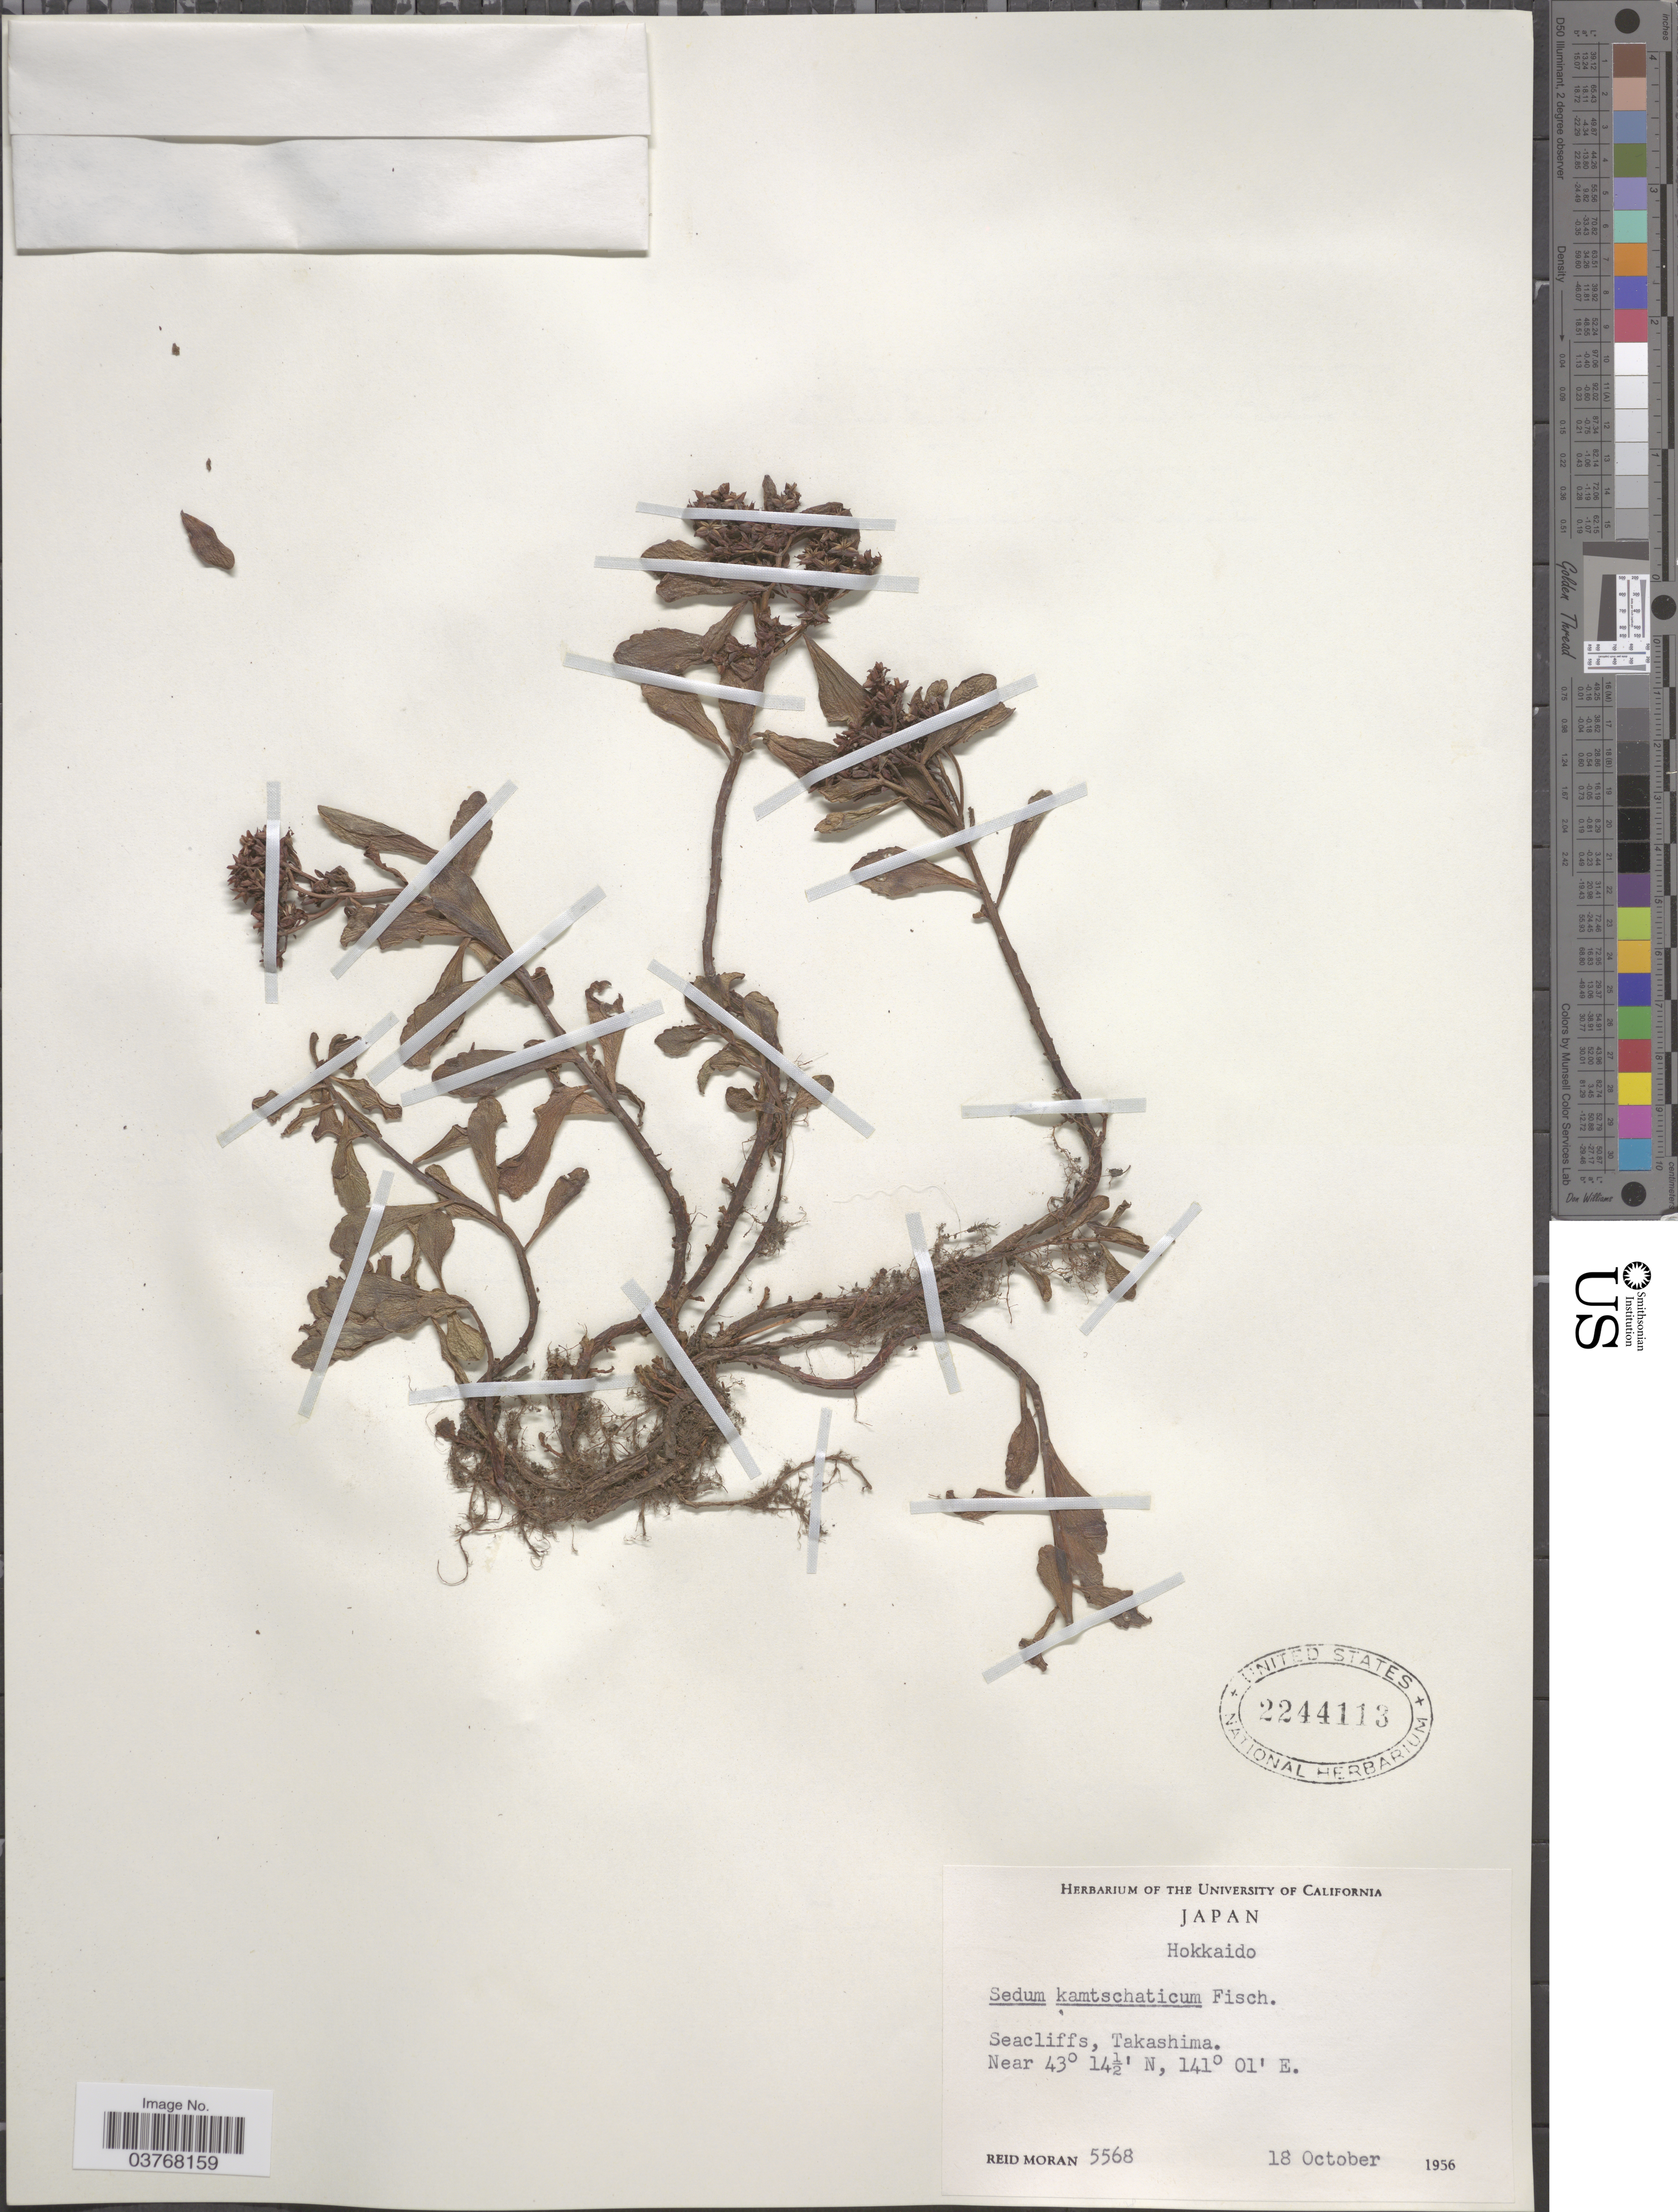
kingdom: Plantae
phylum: Tracheophyta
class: Magnoliopsida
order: Saxifragales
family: Crassulaceae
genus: Sedum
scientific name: Sedum kamtschaticum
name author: Fisch. & C.A. Mey.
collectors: R. V. Moran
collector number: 5568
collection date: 1956-10-18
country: Japan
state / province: Hokkaidō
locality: Seacliffs, Takashima.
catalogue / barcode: US 2244113